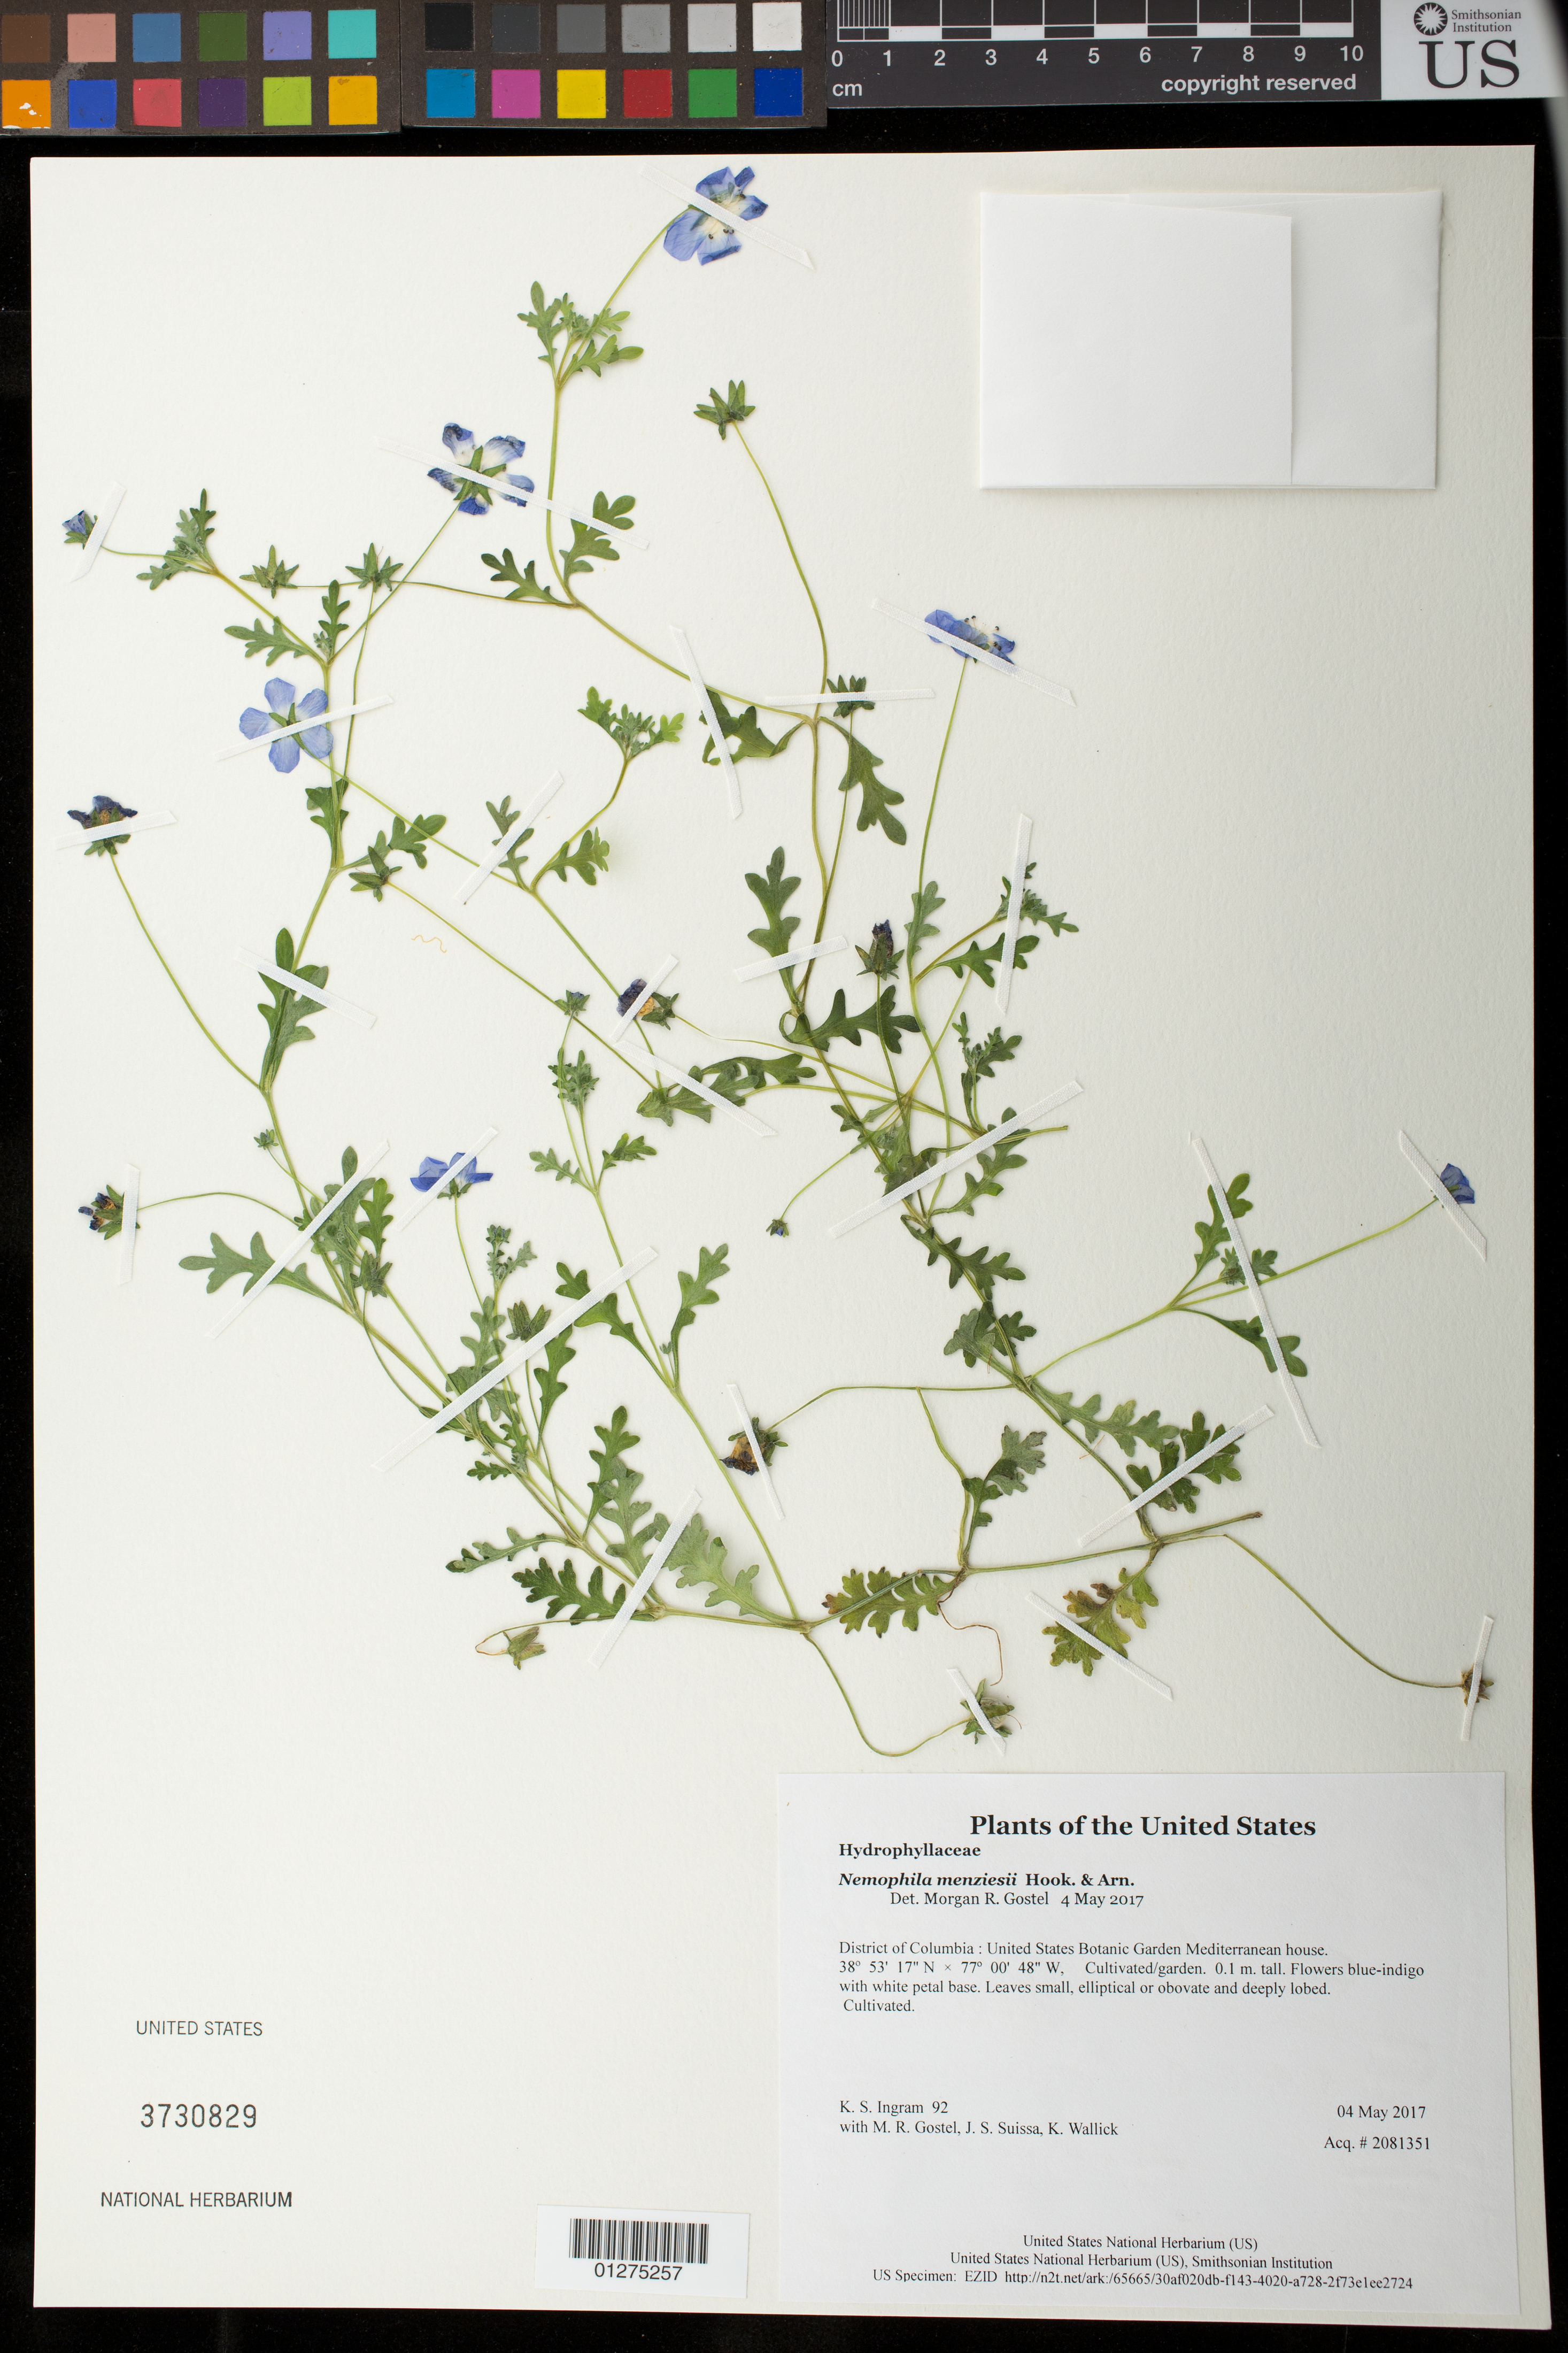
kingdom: Plantae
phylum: Tracheophyta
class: Magnoliopsida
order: Boraginales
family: Hydrophyllaceae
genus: Nemophila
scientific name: Nemophila menziesii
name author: Hook. & Arn.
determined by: Gostel, M. R.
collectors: K. S. Ingram, M. R. Gostel, J. S. Suissa & K. Wallick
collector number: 92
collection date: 2017-05-04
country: United States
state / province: District of Columbia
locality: United States Botanic Garden Mediterranean house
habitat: Cultivated/garden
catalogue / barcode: US 3730829